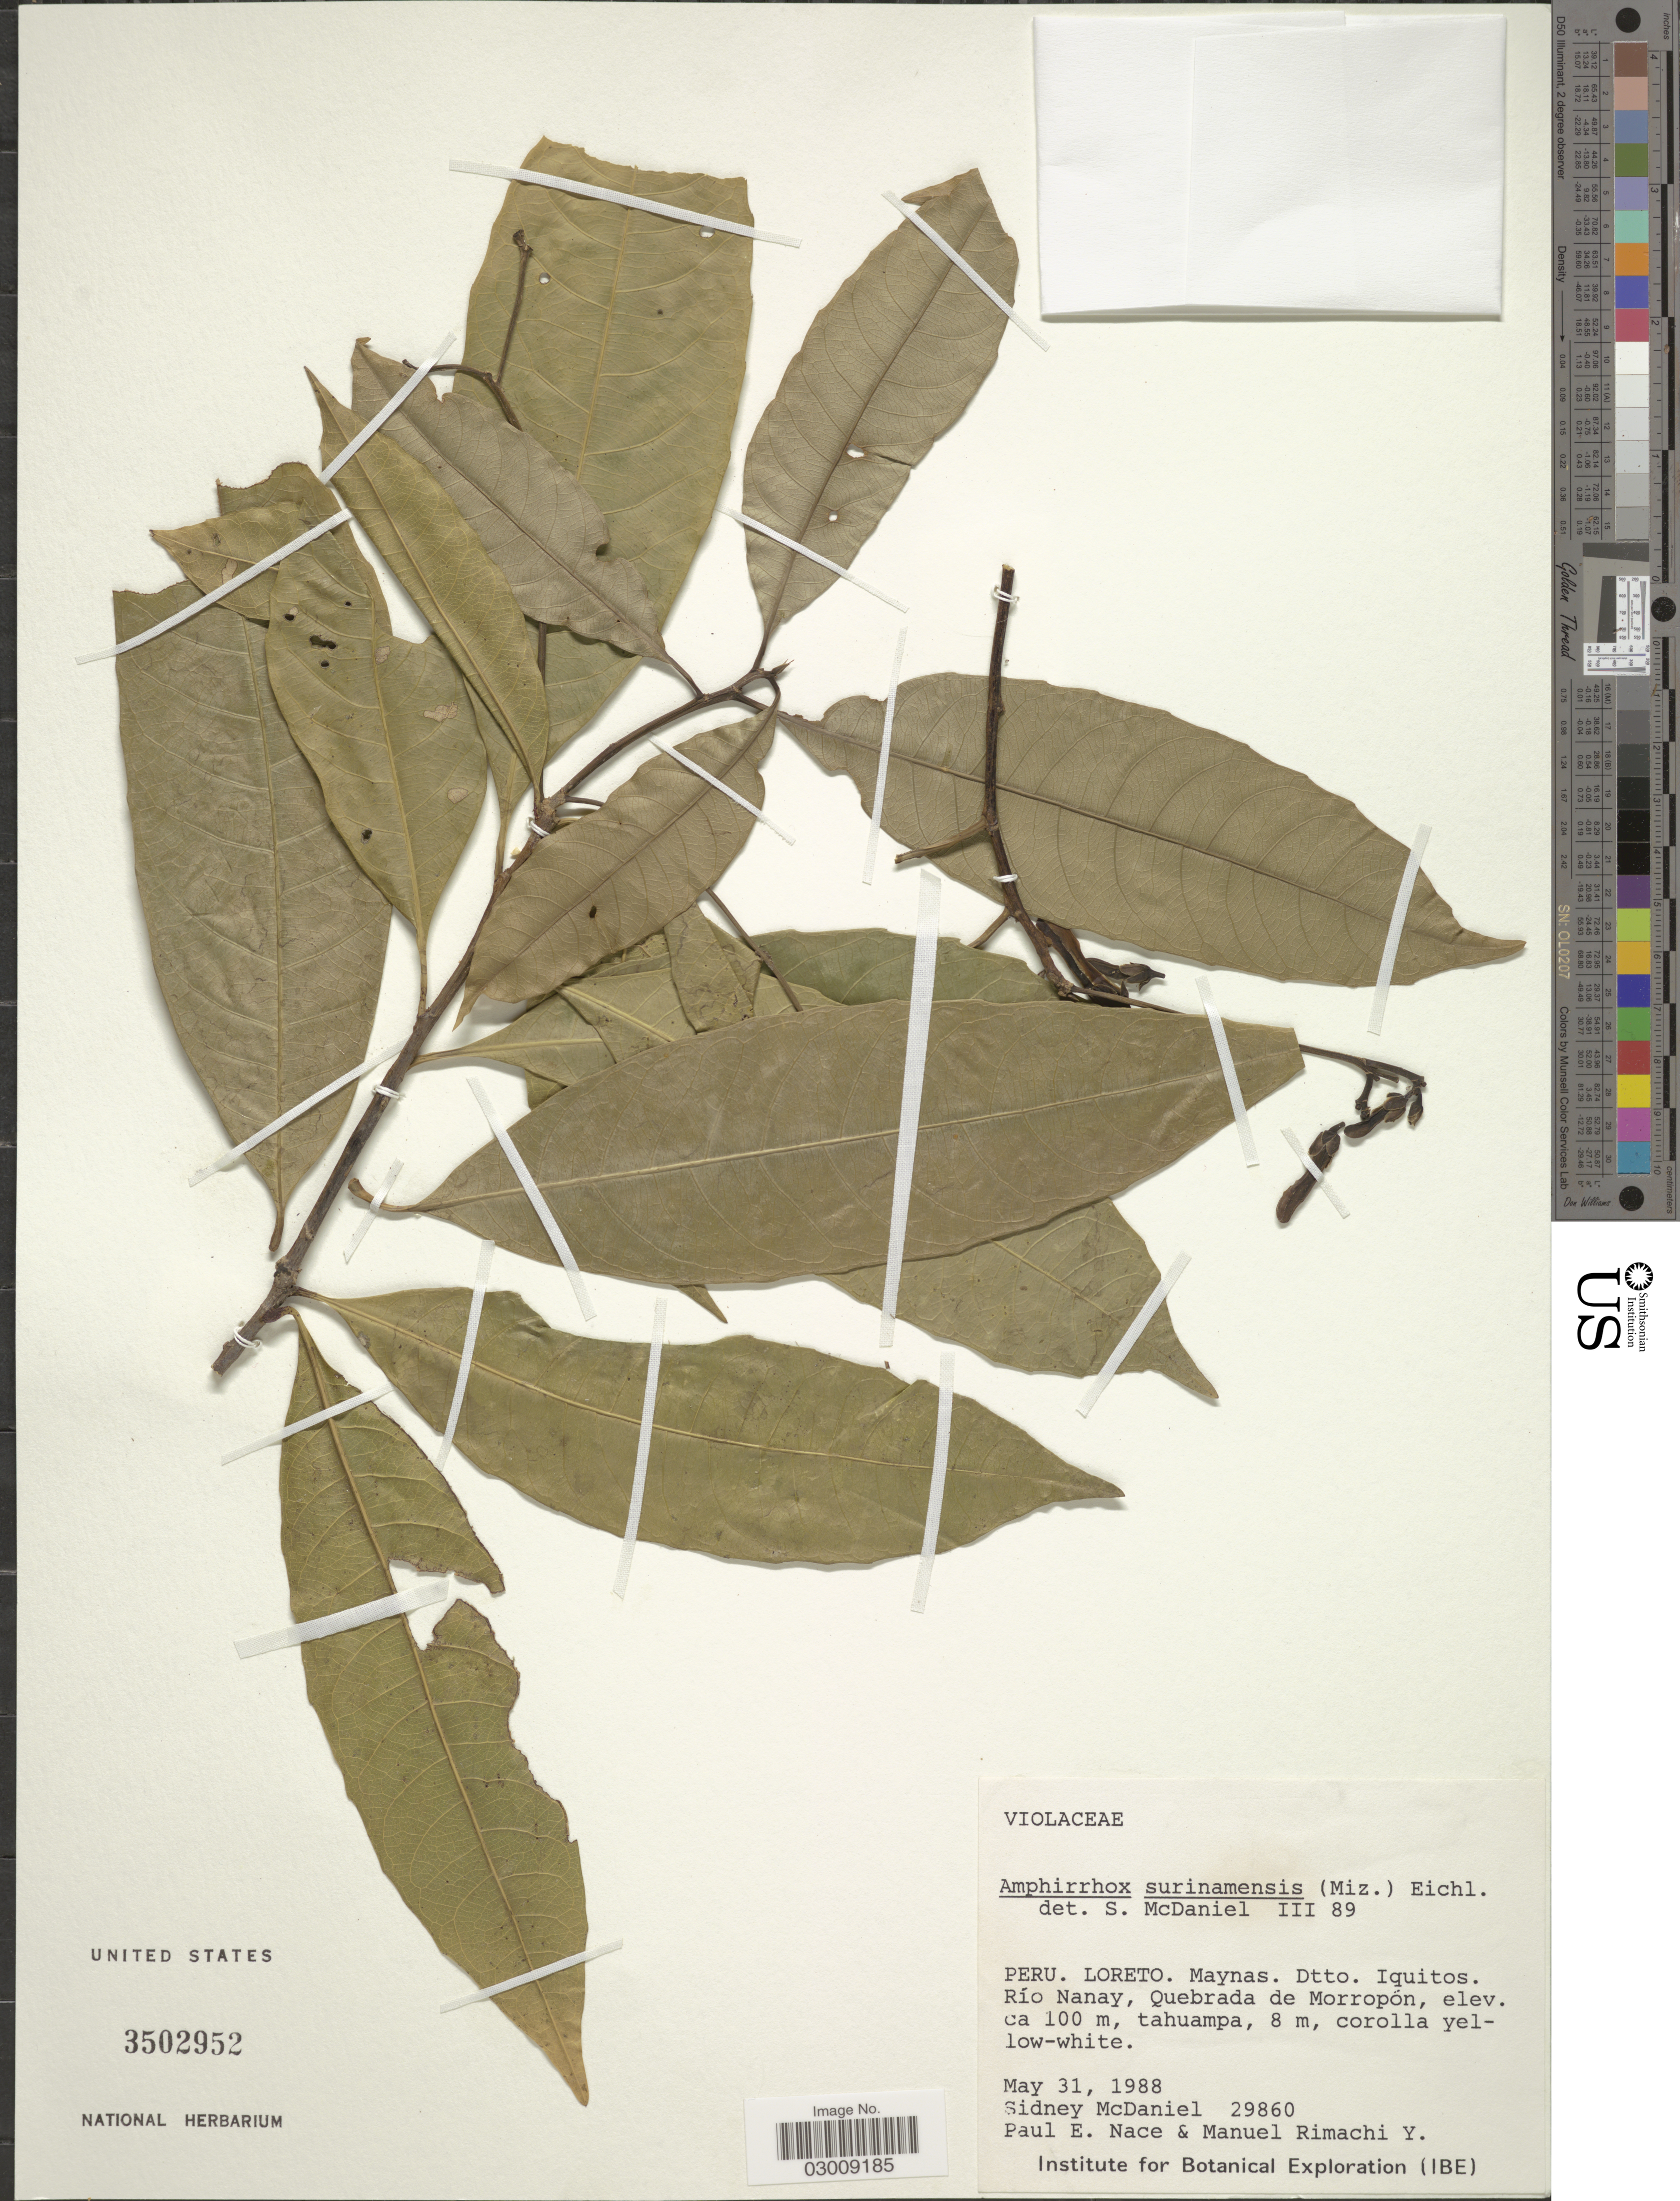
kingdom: Plantae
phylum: Tracheophyta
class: Magnoliopsida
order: Malpighiales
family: Violaceae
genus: Amphirrhox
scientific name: Amphirrhox surinamensis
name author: Eichler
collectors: S. McDaniel, P. Nace & M. Rimachi Y.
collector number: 29860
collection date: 1988-05-31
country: Peru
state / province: Loreto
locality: Maynas. Dtto. Iquitos. Río Nanay, Quebrada de Morropón.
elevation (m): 100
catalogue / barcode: US 3502952